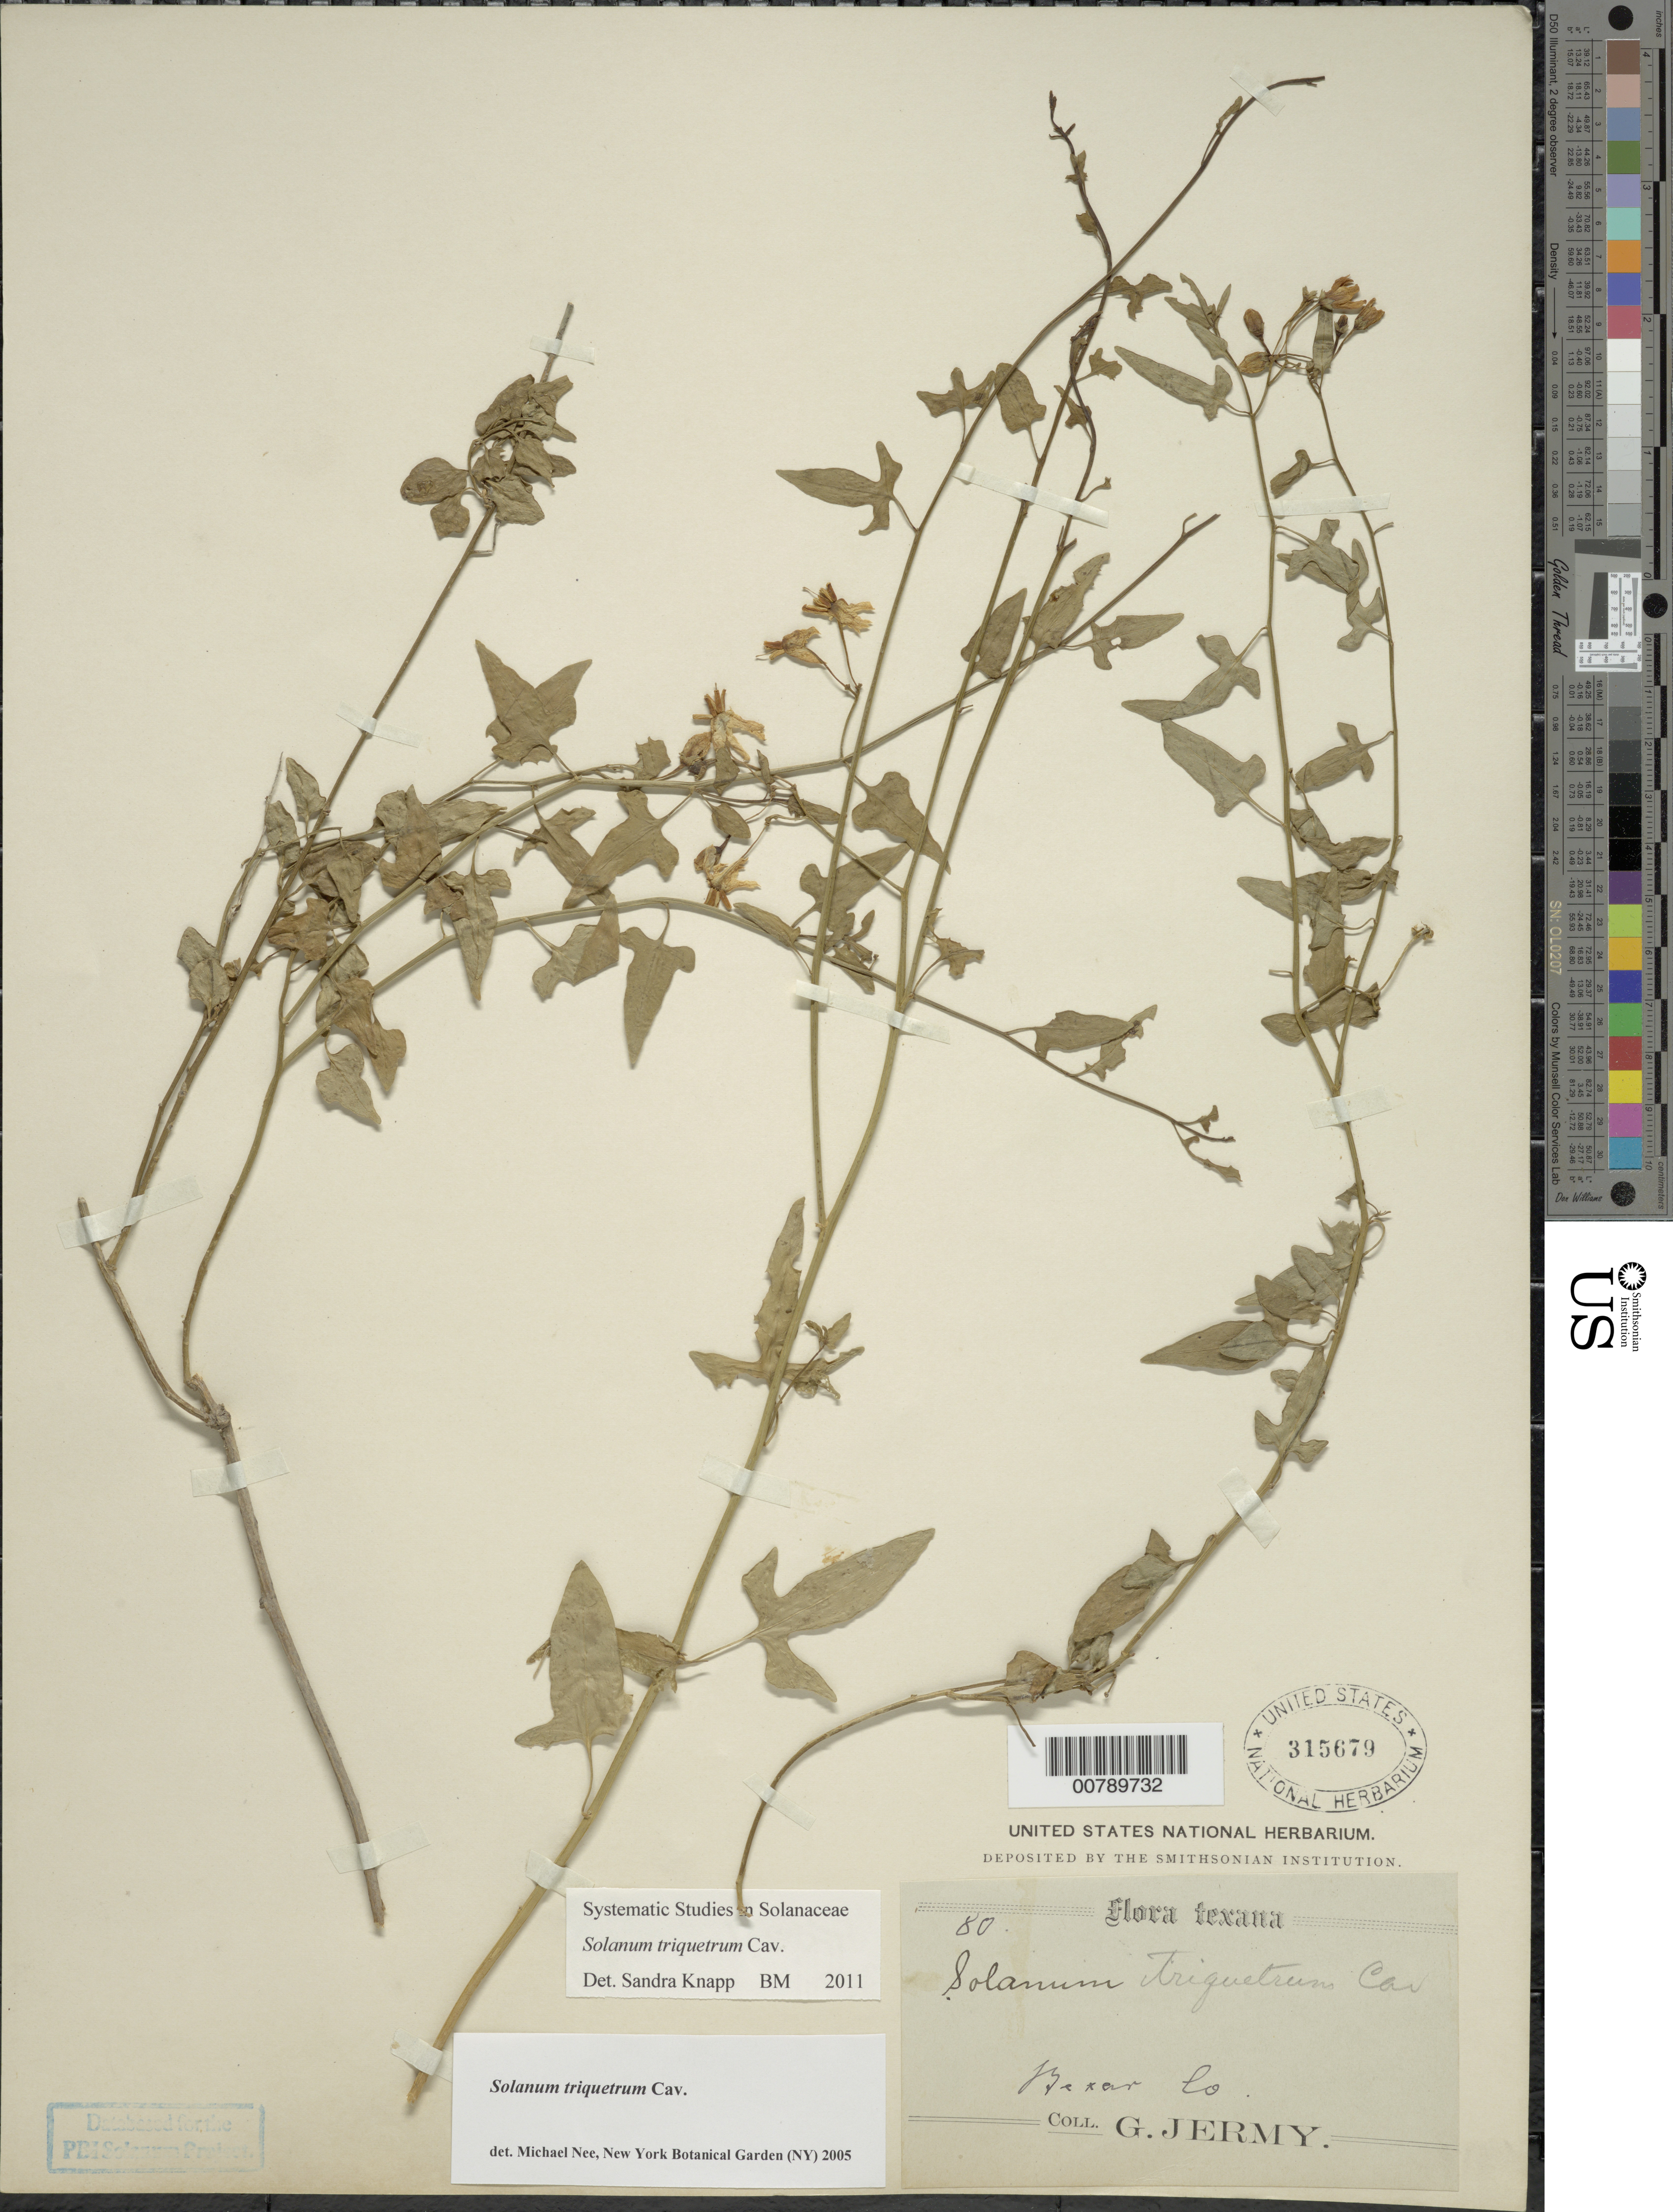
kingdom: Plantae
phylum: Tracheophyta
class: Magnoliopsida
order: Solanales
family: Solanaceae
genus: Solanum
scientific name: Solanum triquetrum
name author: Cav.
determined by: Knapp, S. D.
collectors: G. Jermy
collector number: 80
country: United States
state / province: Texas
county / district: Bexar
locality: sin. loc.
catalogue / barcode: US 315679